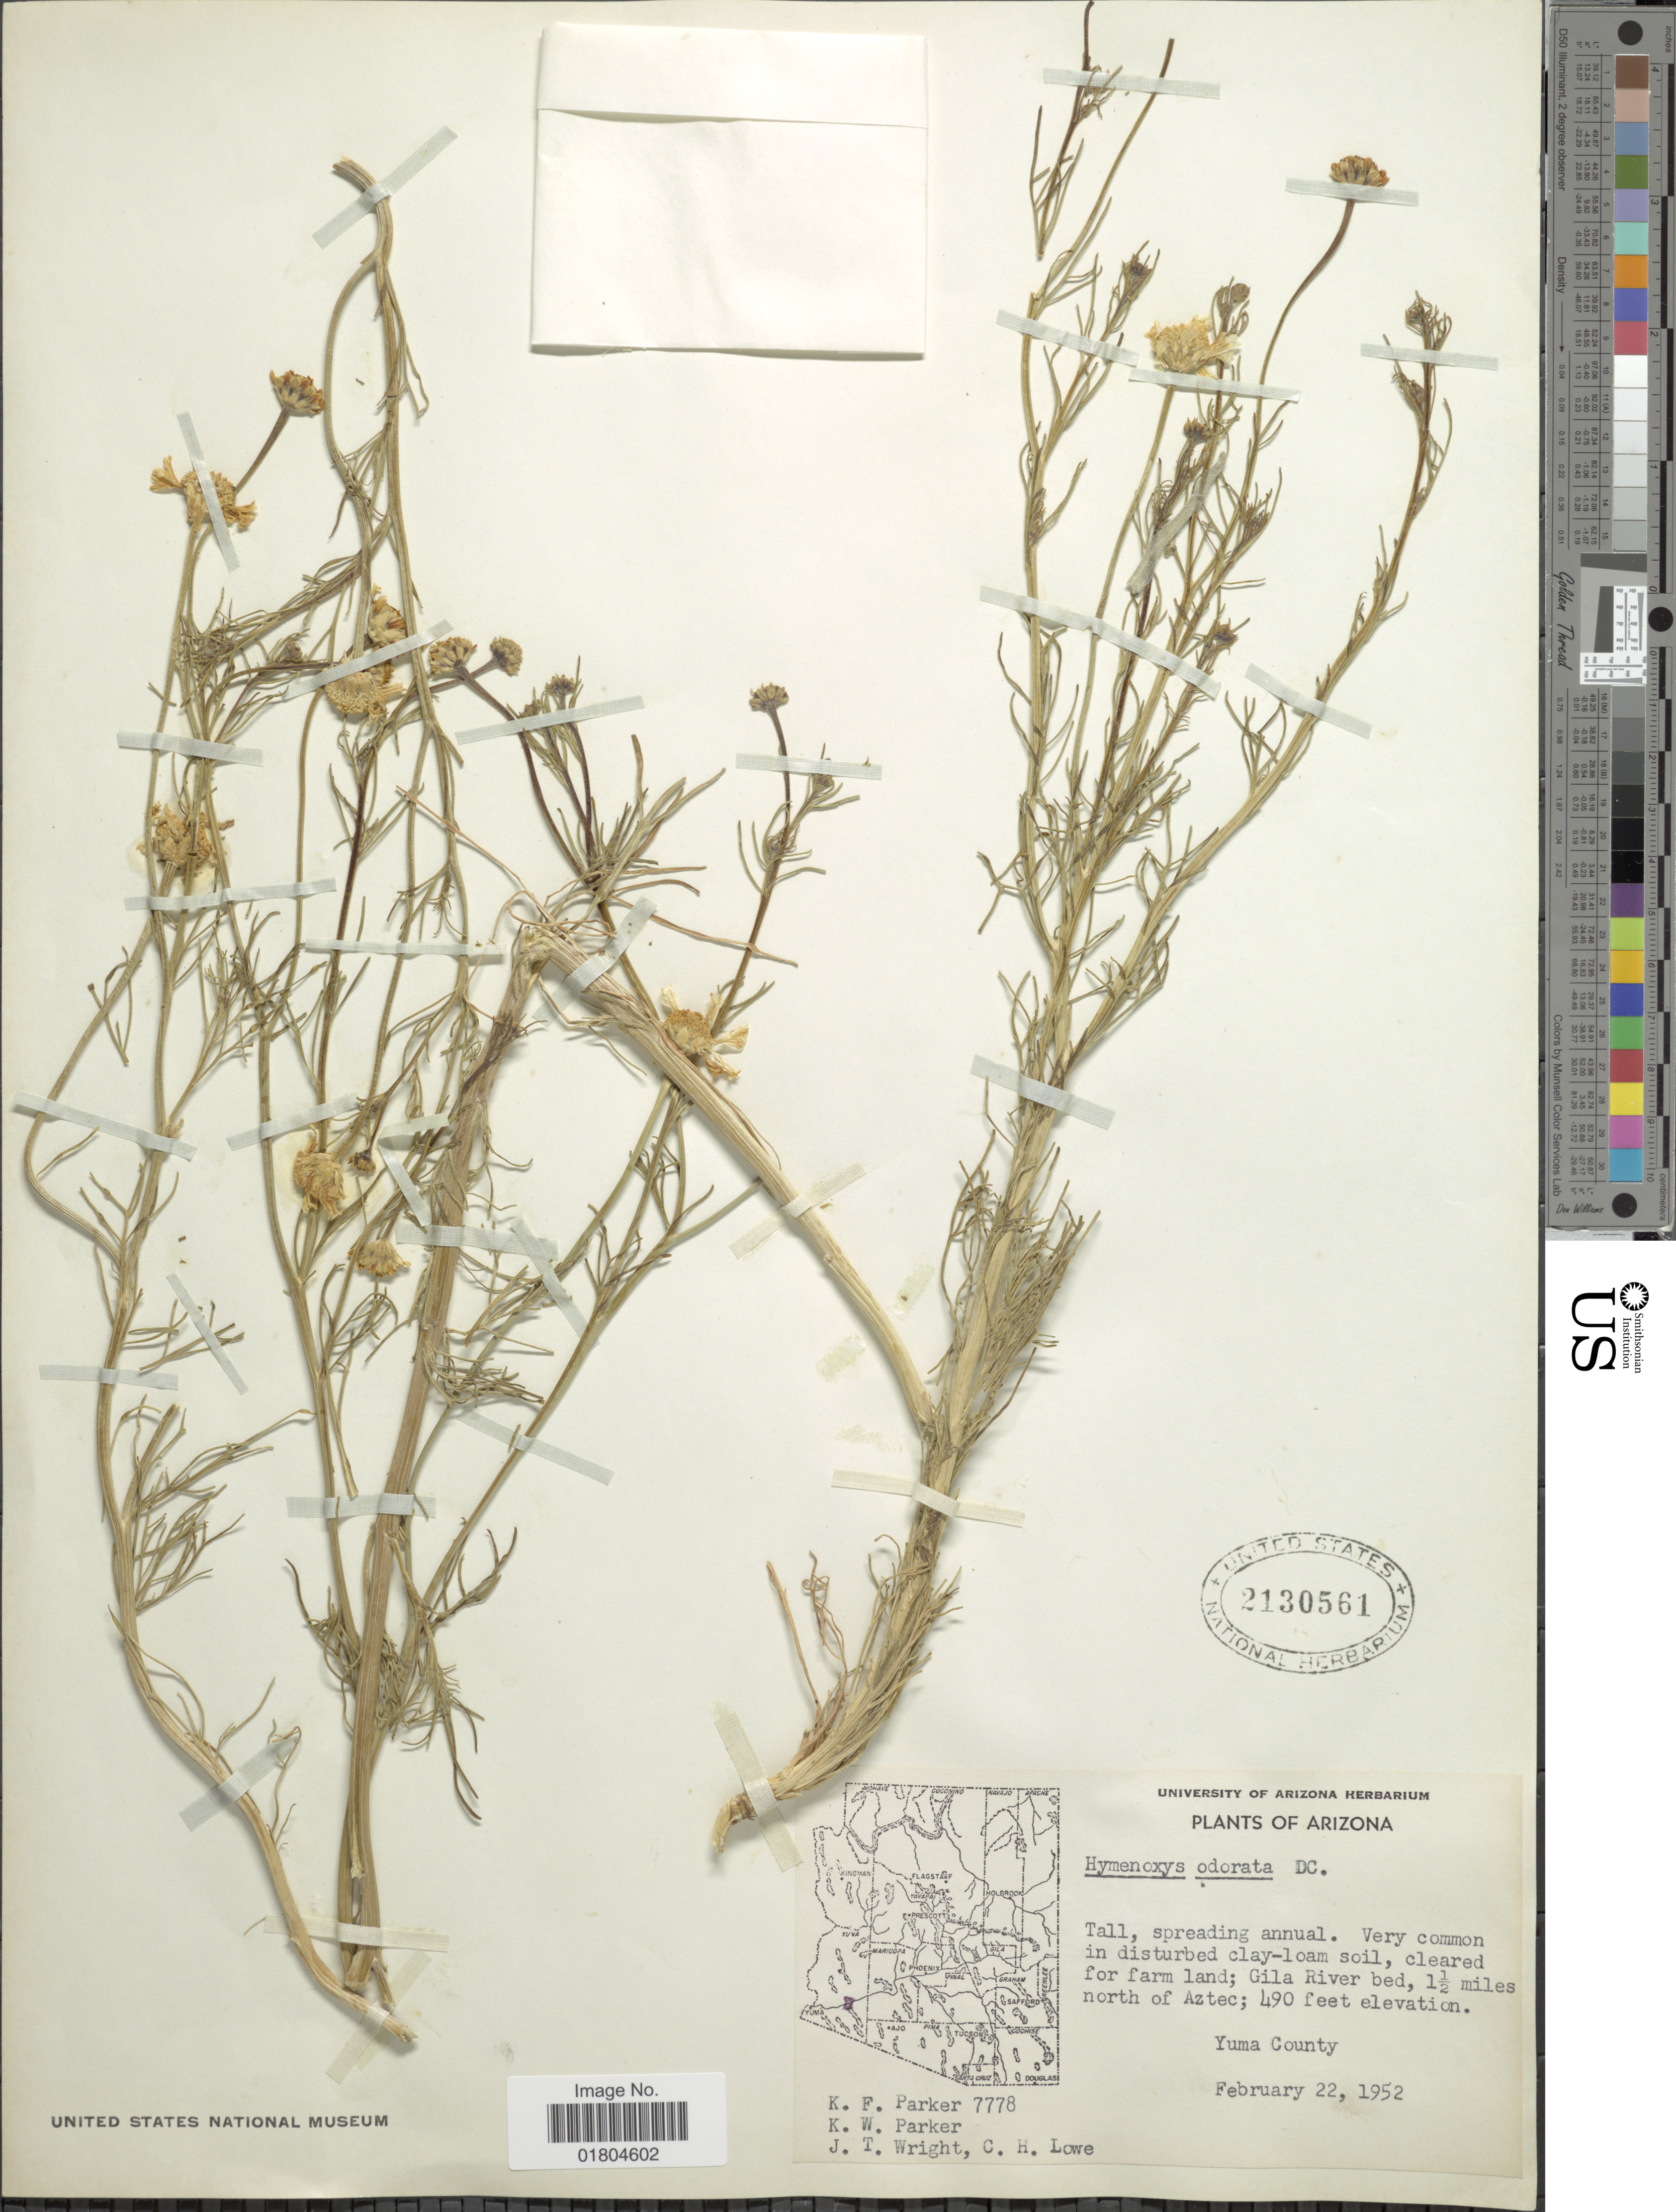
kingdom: Plantae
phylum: Tracheophyta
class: Magnoliopsida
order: Asterales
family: Asteraceae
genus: Hymenoxys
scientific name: Hymenoxys odorata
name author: DC.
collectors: K. F. Parker, K. Parker, J. T. Wright & C. Lowe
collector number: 7778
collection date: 1952-02-22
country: United States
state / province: Arizona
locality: Gila River bed, 1½ miles north of Aztec. Yuma County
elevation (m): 149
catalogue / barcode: US 2130561